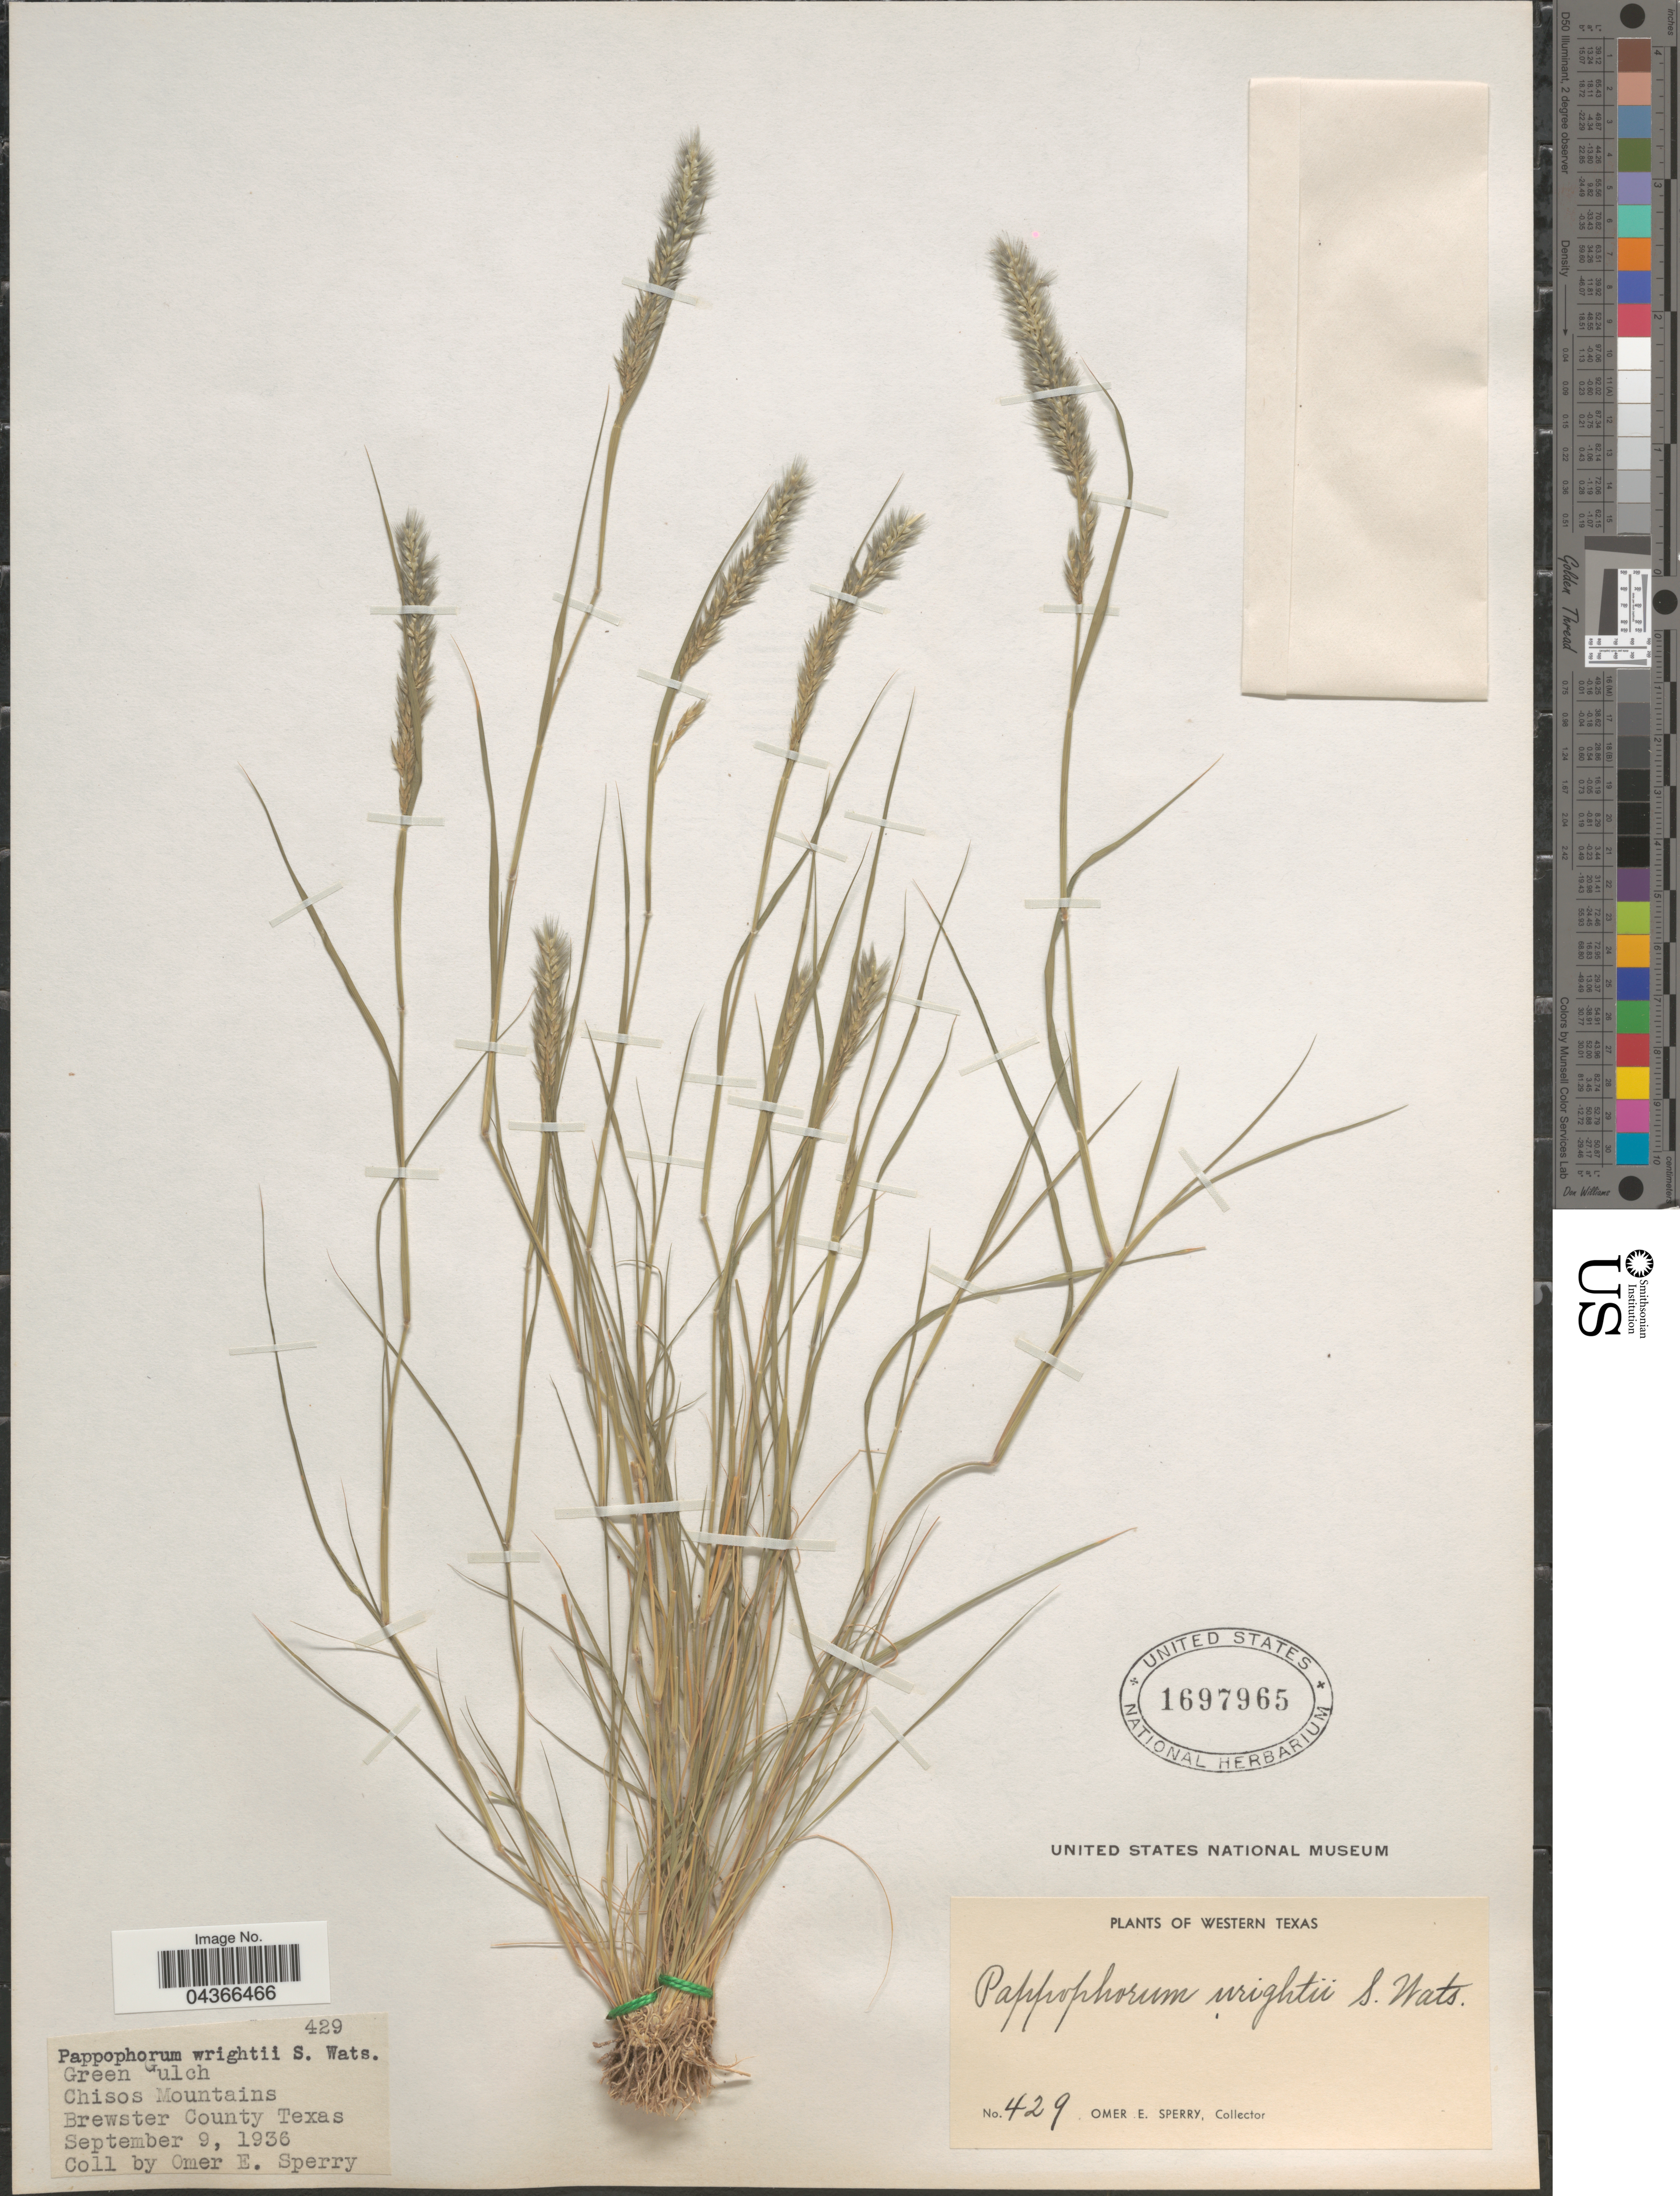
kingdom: Plantae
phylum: Tracheophyta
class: Liliopsida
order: Poales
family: Poaceae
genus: Enneapogon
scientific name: Enneapogon desvauxii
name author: P. Beauv.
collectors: O. E. Sperry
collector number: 429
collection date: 1936-09-09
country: United States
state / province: Texas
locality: Green Gulch. Chisos Mountains. Brewster County. Western Texas.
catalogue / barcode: US 1697965